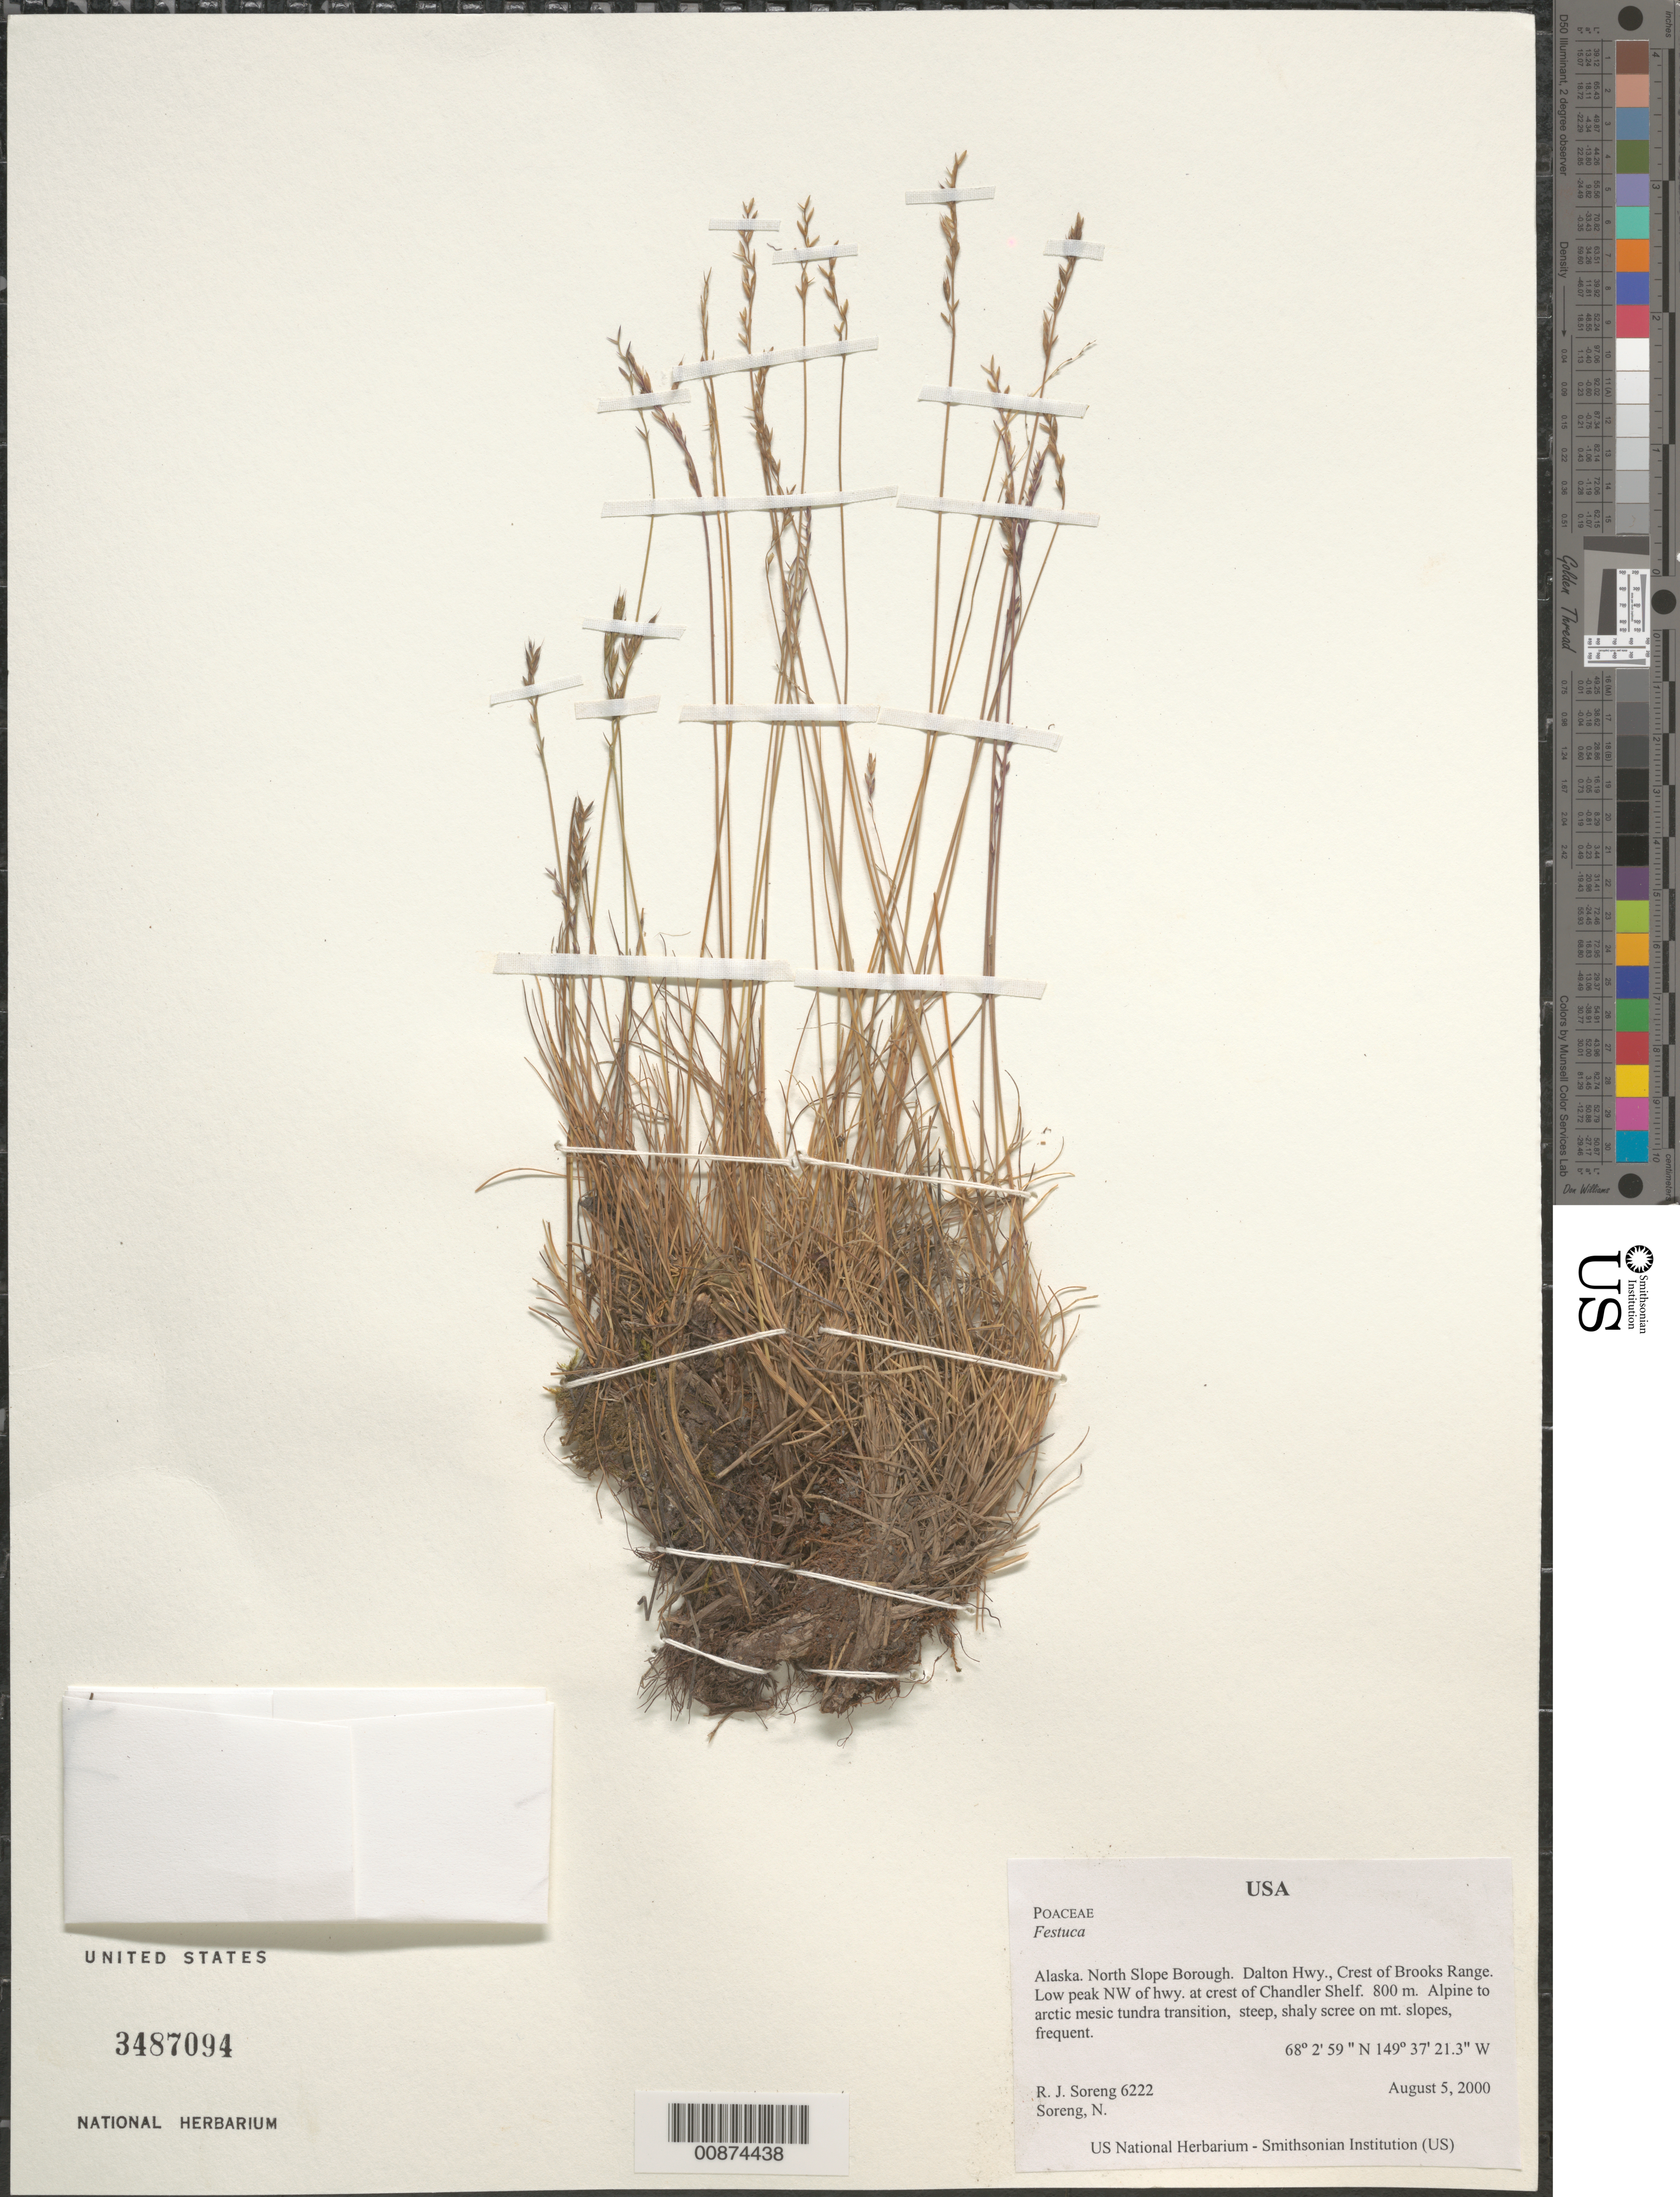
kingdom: Plantae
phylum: Tracheophyta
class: Liliopsida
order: Poales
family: Poaceae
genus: Festuca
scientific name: Festuca sp.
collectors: R. J. Soreng & N. L. Soreng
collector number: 6222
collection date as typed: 05 Aug 2000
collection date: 2000-08-05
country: United States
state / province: Alaska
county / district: North Slope Borough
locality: Dalton Hwy., Crest of Brooks Range. Low peak NW of hwy. at crest of Chandler Shelf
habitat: Alpine to arctic mesic tundra transition, steep, shaly scree on mt. slopes, frequent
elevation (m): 800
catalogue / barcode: US 3487094